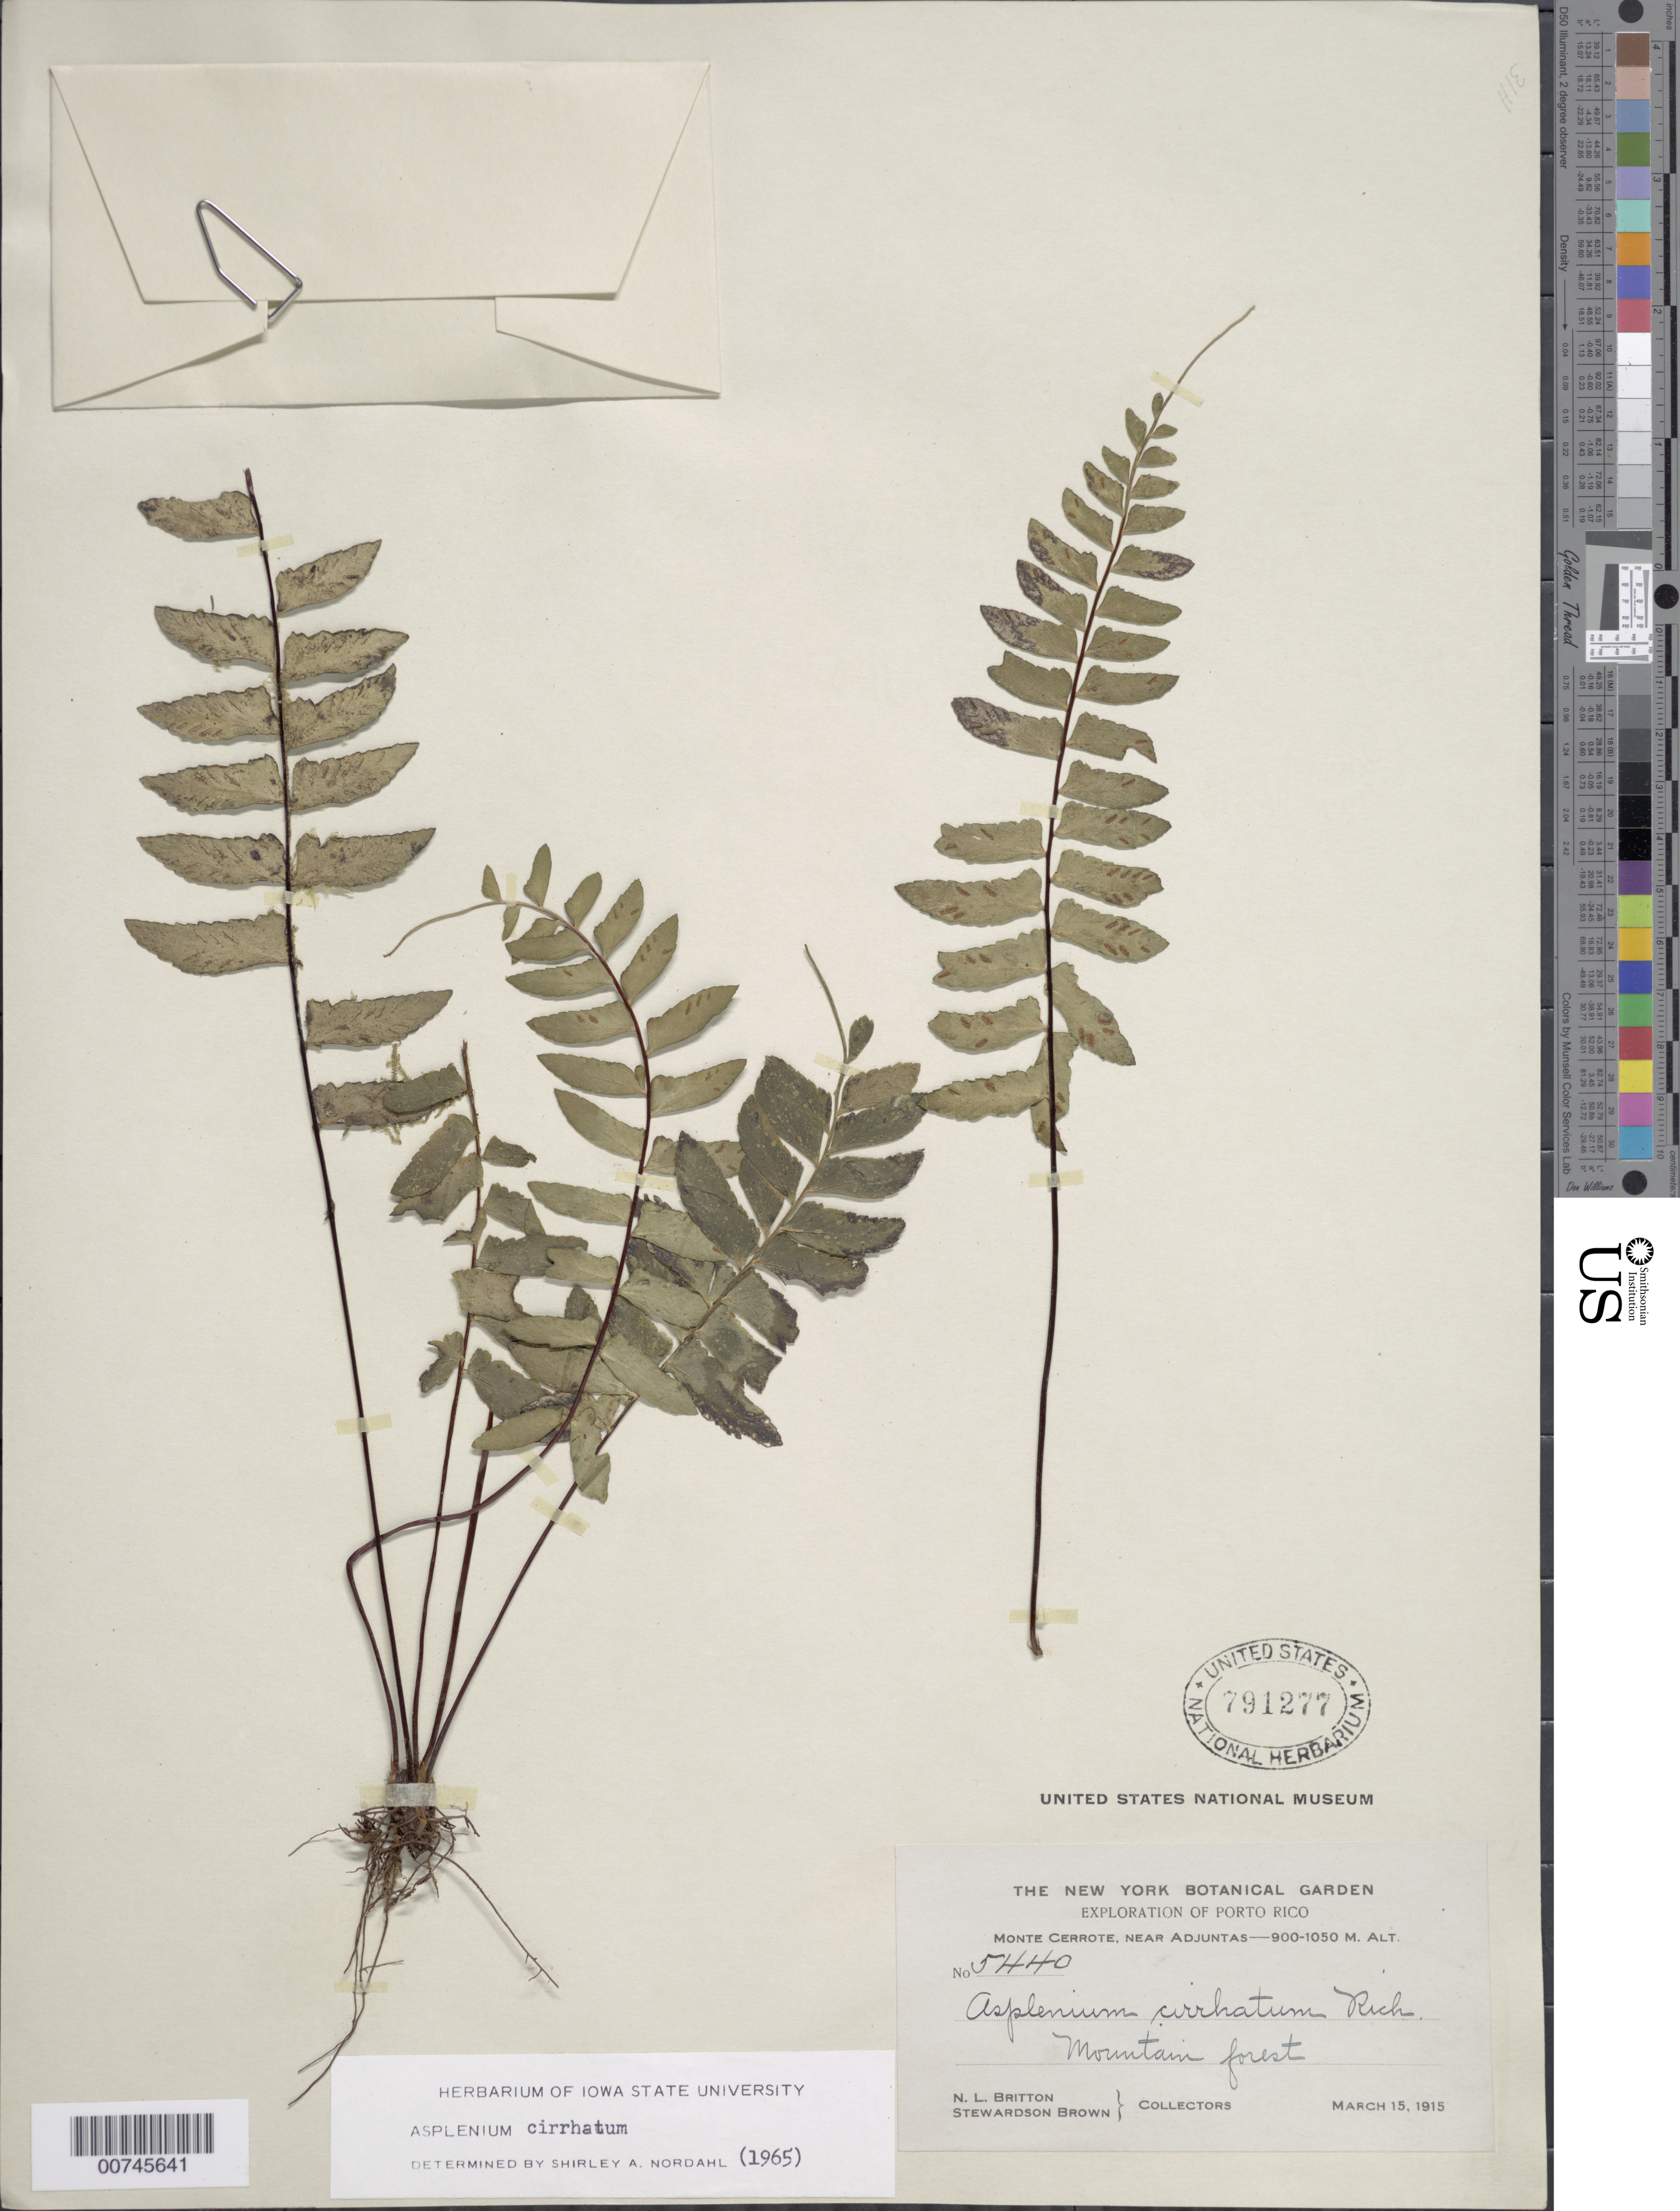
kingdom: Plantae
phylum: Tracheophyta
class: Polypodiopsida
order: Polypodiales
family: Aspleniaceae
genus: Asplenium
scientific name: Asplenium radicans var. cirrhatum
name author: (Rich. ex Willd.) Rosenst.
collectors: N. Britton & S. Brown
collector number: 5440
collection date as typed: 15 Mar 1915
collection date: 1915-03-15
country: Puerto Rico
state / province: Adjuntas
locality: Monte Cerrote, near Adjuntas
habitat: Mountain forest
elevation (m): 900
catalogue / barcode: US 791277